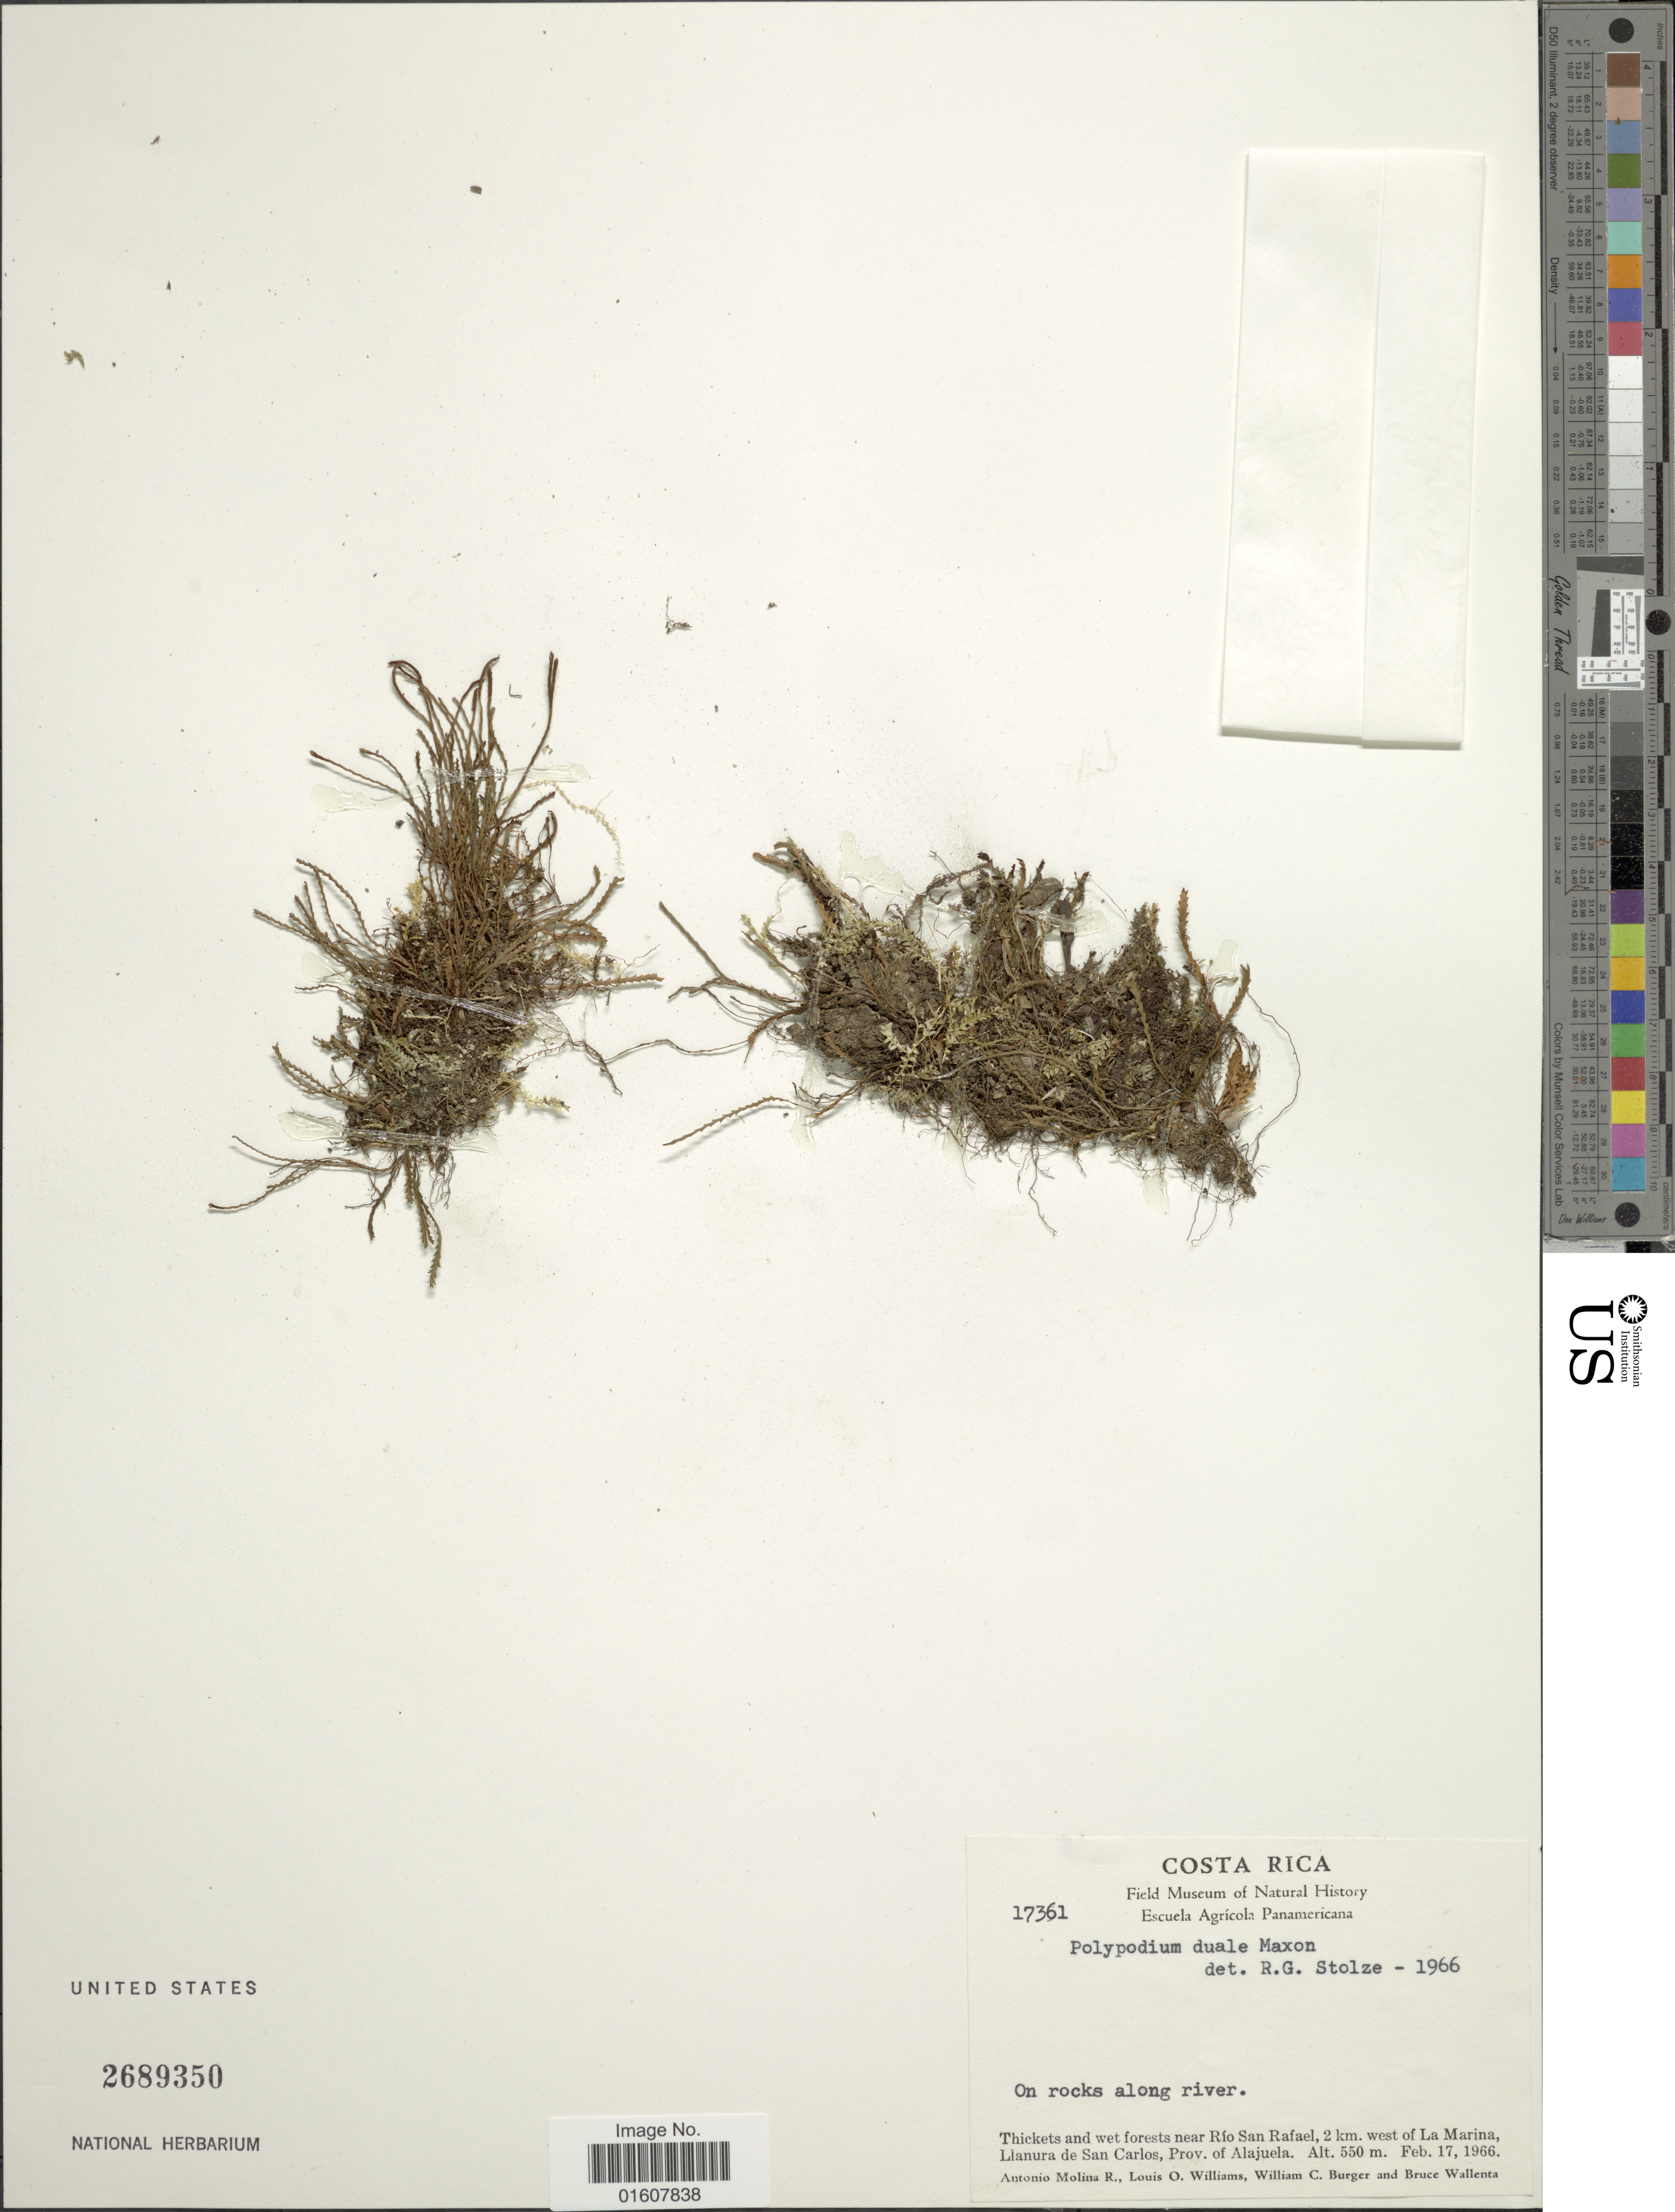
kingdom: Plantae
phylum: Tracheophyta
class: Polypodiopsida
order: Polypodiales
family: Polypodiaceae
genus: Cochlidium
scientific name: Cochlidium serrulatum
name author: (Sw.) L.E. Bishop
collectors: A. Molina R., L. O. Williams, W. Burger & B. Wallenta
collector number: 17361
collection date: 1966-02-17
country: Costa Rica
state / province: Alajuela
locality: Thickets and wet forest near Río San Rafael, 2 km west of La Marina, Llanura de San Carlos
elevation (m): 550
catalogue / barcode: US 2689350